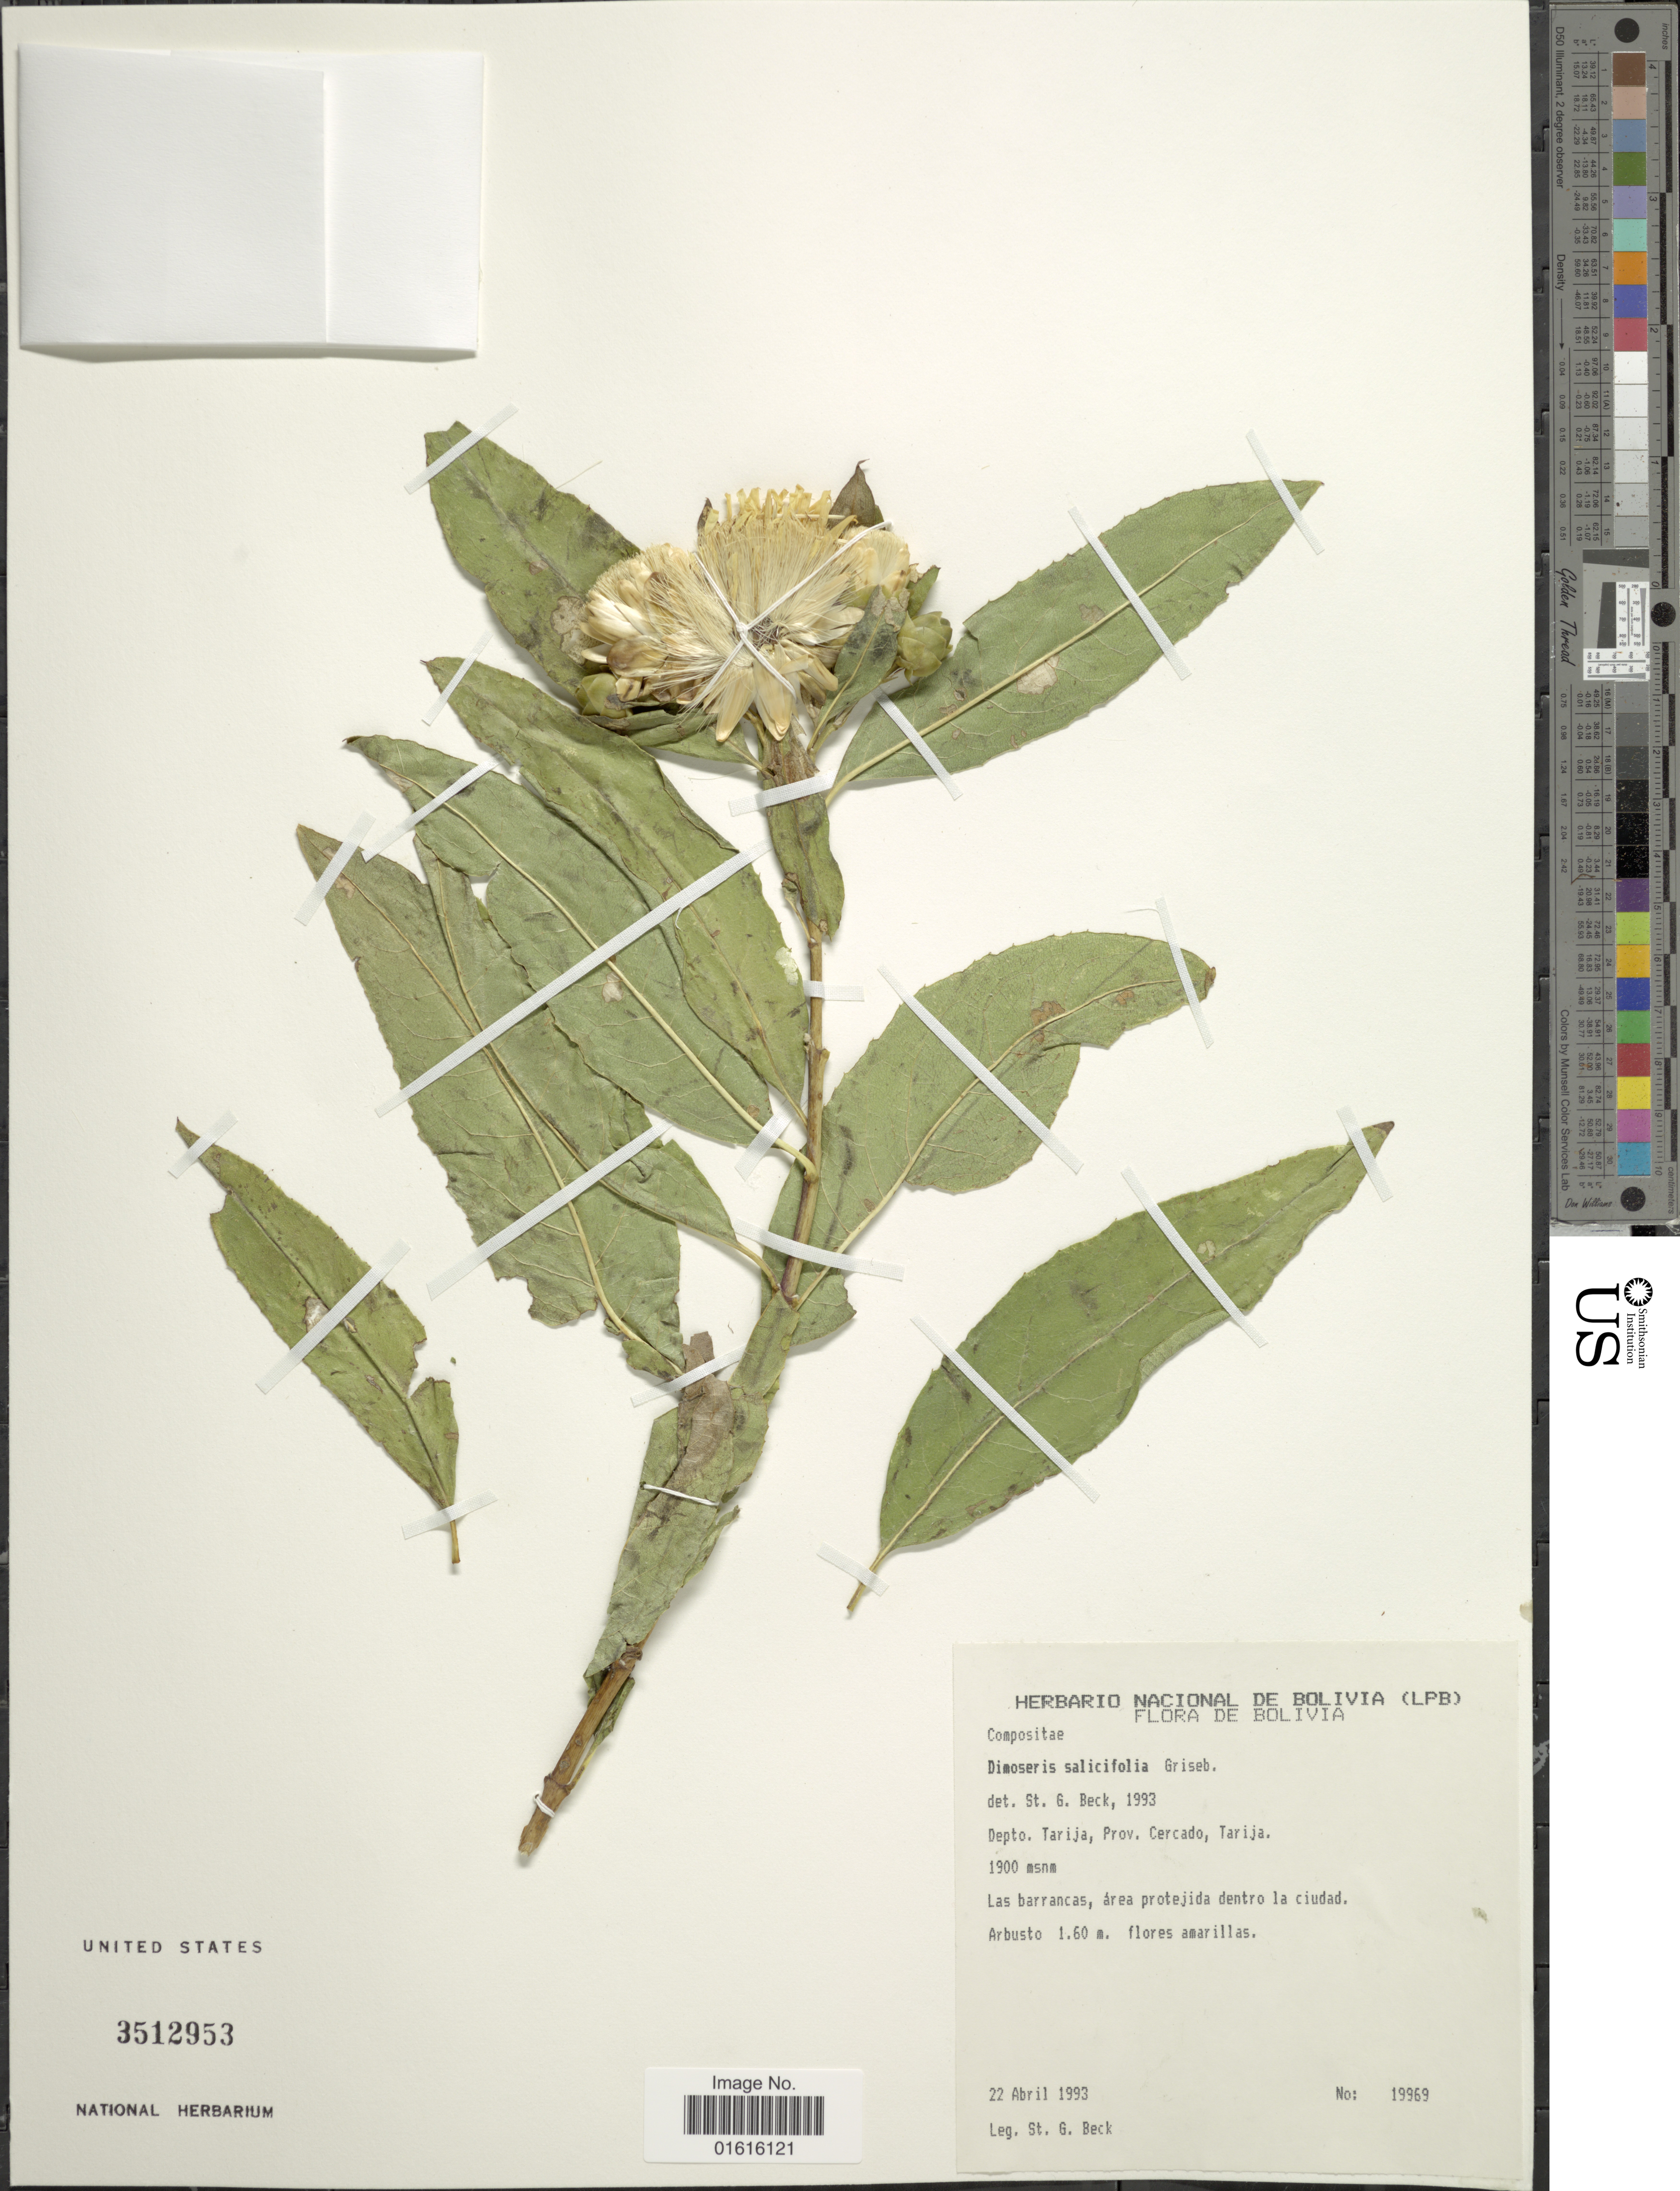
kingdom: Plantae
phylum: Tracheophyta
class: Magnoliopsida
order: Asterales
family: Asteraceae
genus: Dinoseris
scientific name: Dinoseris salicifolia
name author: Griseb.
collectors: S. G. Beck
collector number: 19969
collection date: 1993-04-22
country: Bolivia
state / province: Tarija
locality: Prov. Cercado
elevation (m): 1900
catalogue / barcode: US 3512953